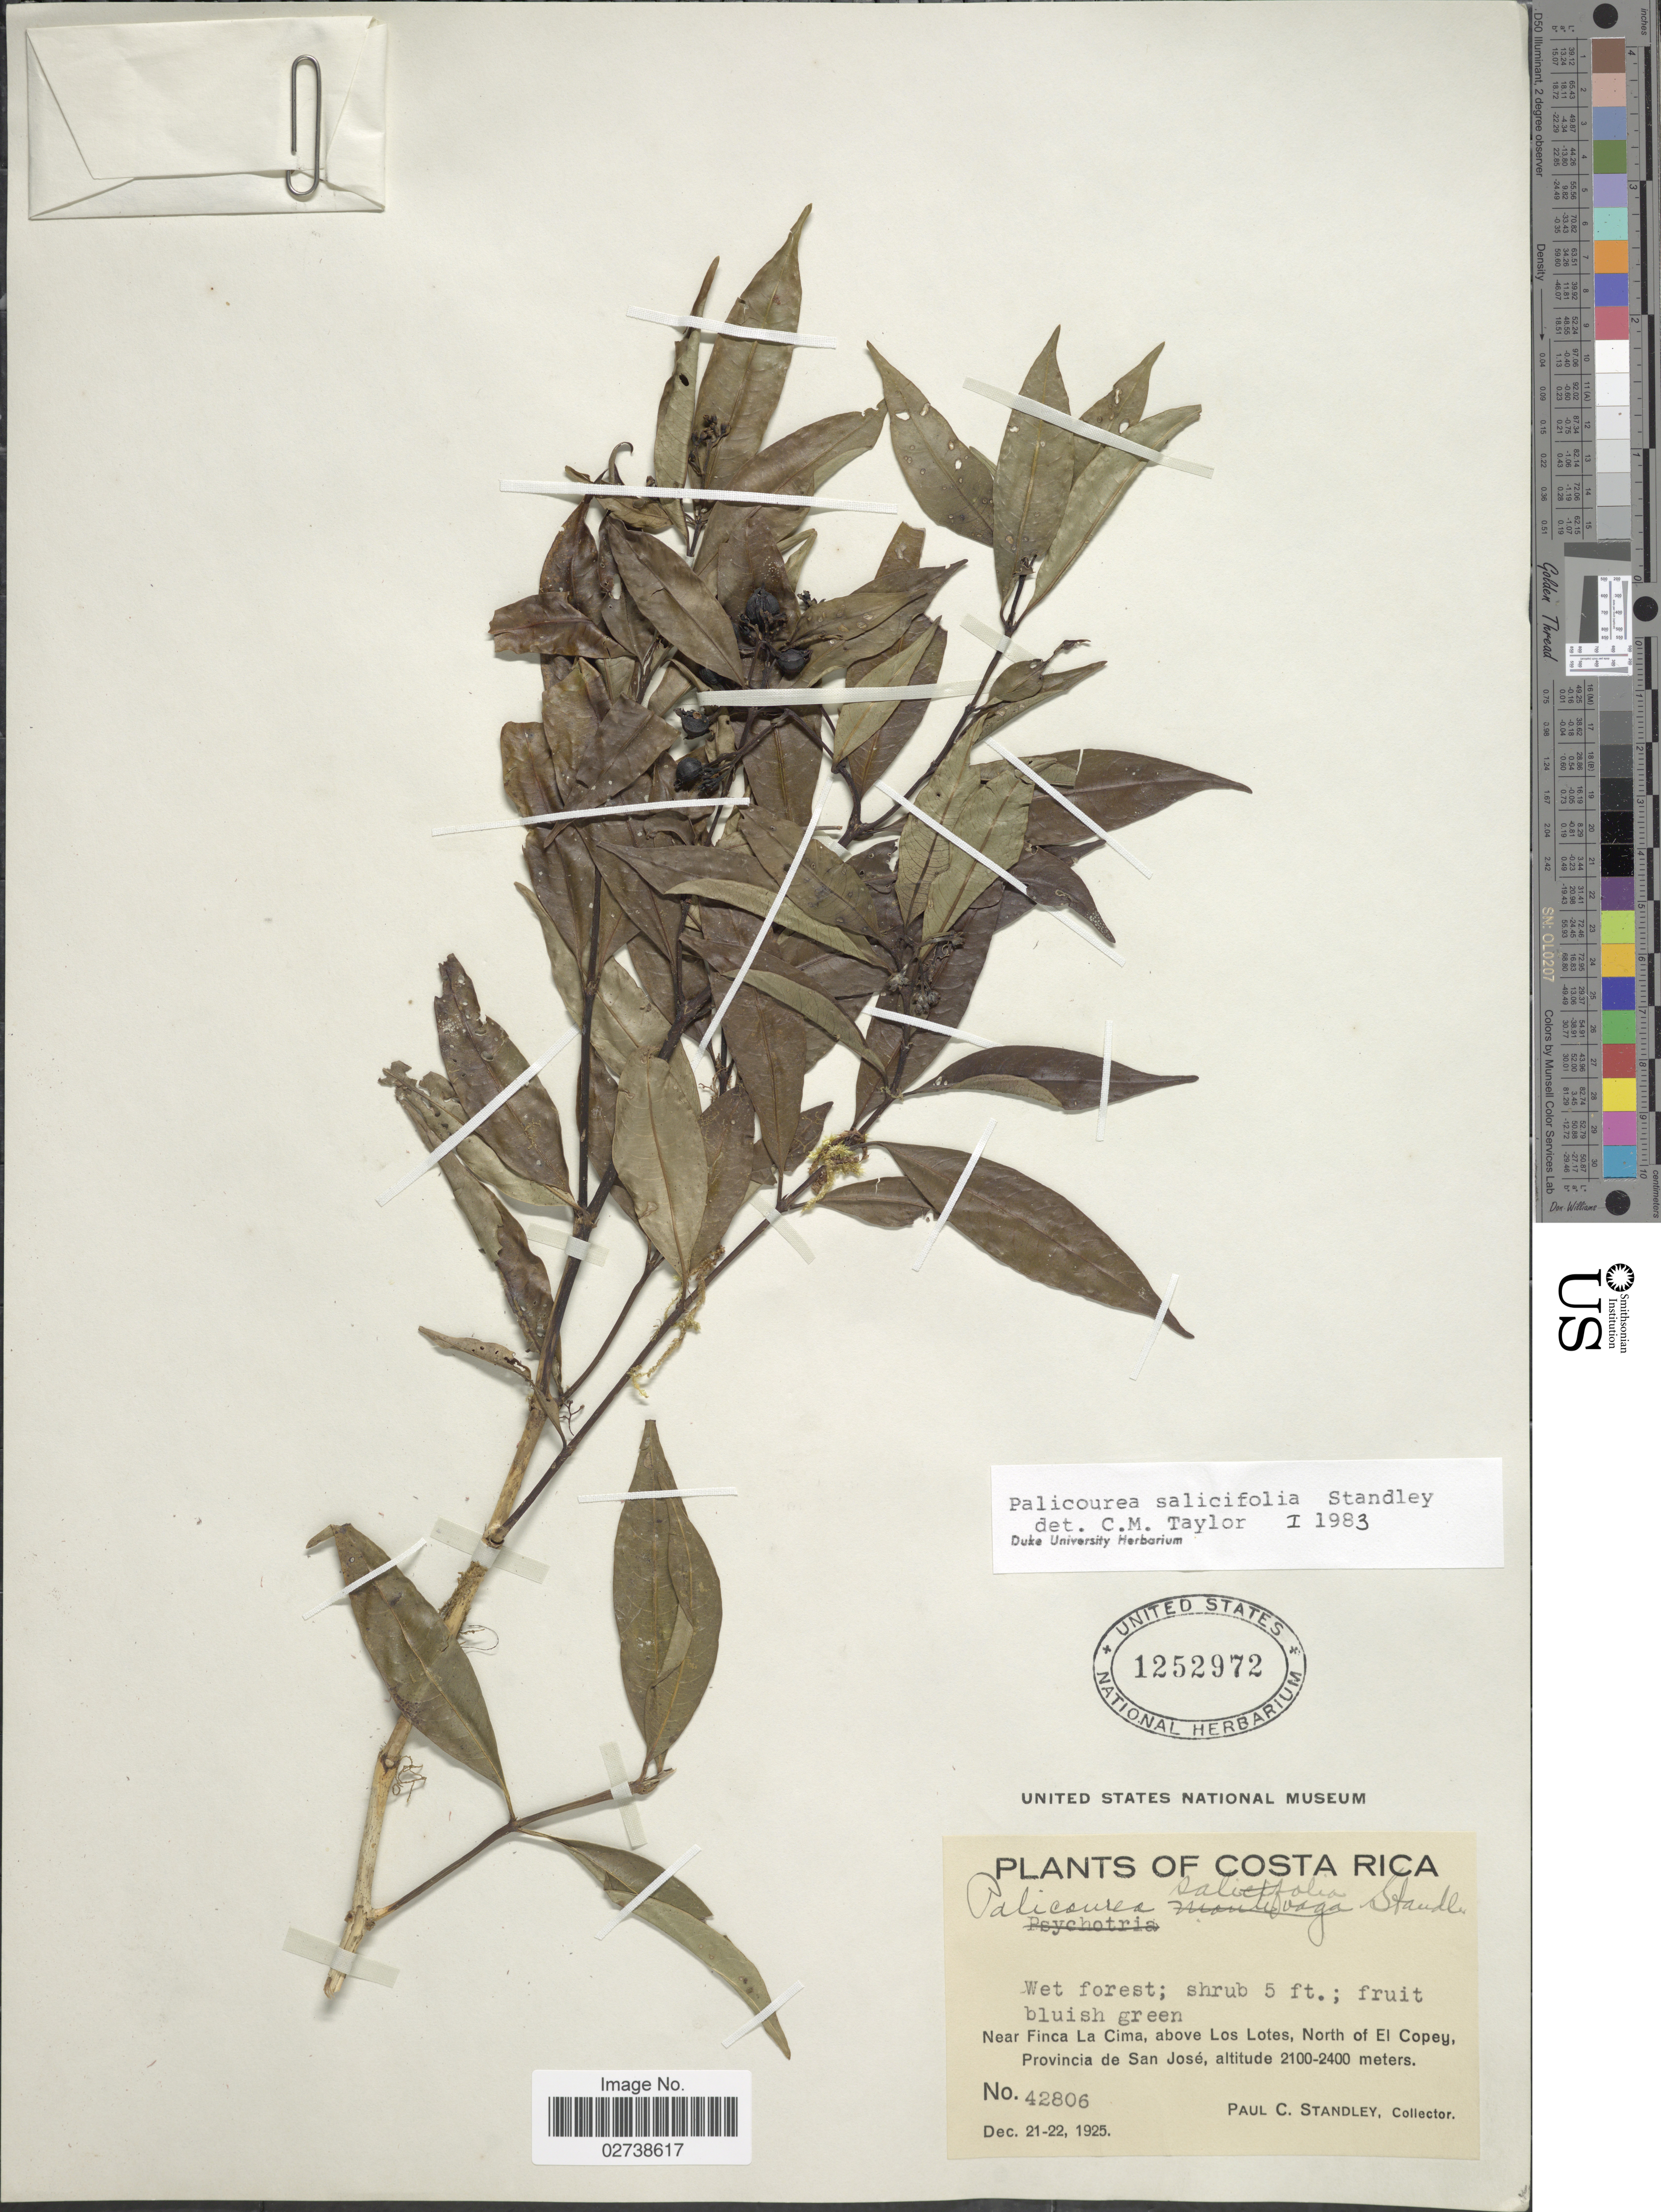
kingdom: Plantae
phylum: Tracheophyta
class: Magnoliopsida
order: Gentianales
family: Rubiaceae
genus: Palicourea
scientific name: Palicourea salicifolia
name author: Standl.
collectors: P. C. Standley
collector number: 42806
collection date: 1925-12-21/1925-12-22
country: Costa Rica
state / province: San José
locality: Wet forest; Near Finca La Cima, above Los Lotes, North of El Copey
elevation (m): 2100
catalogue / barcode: US 1252972